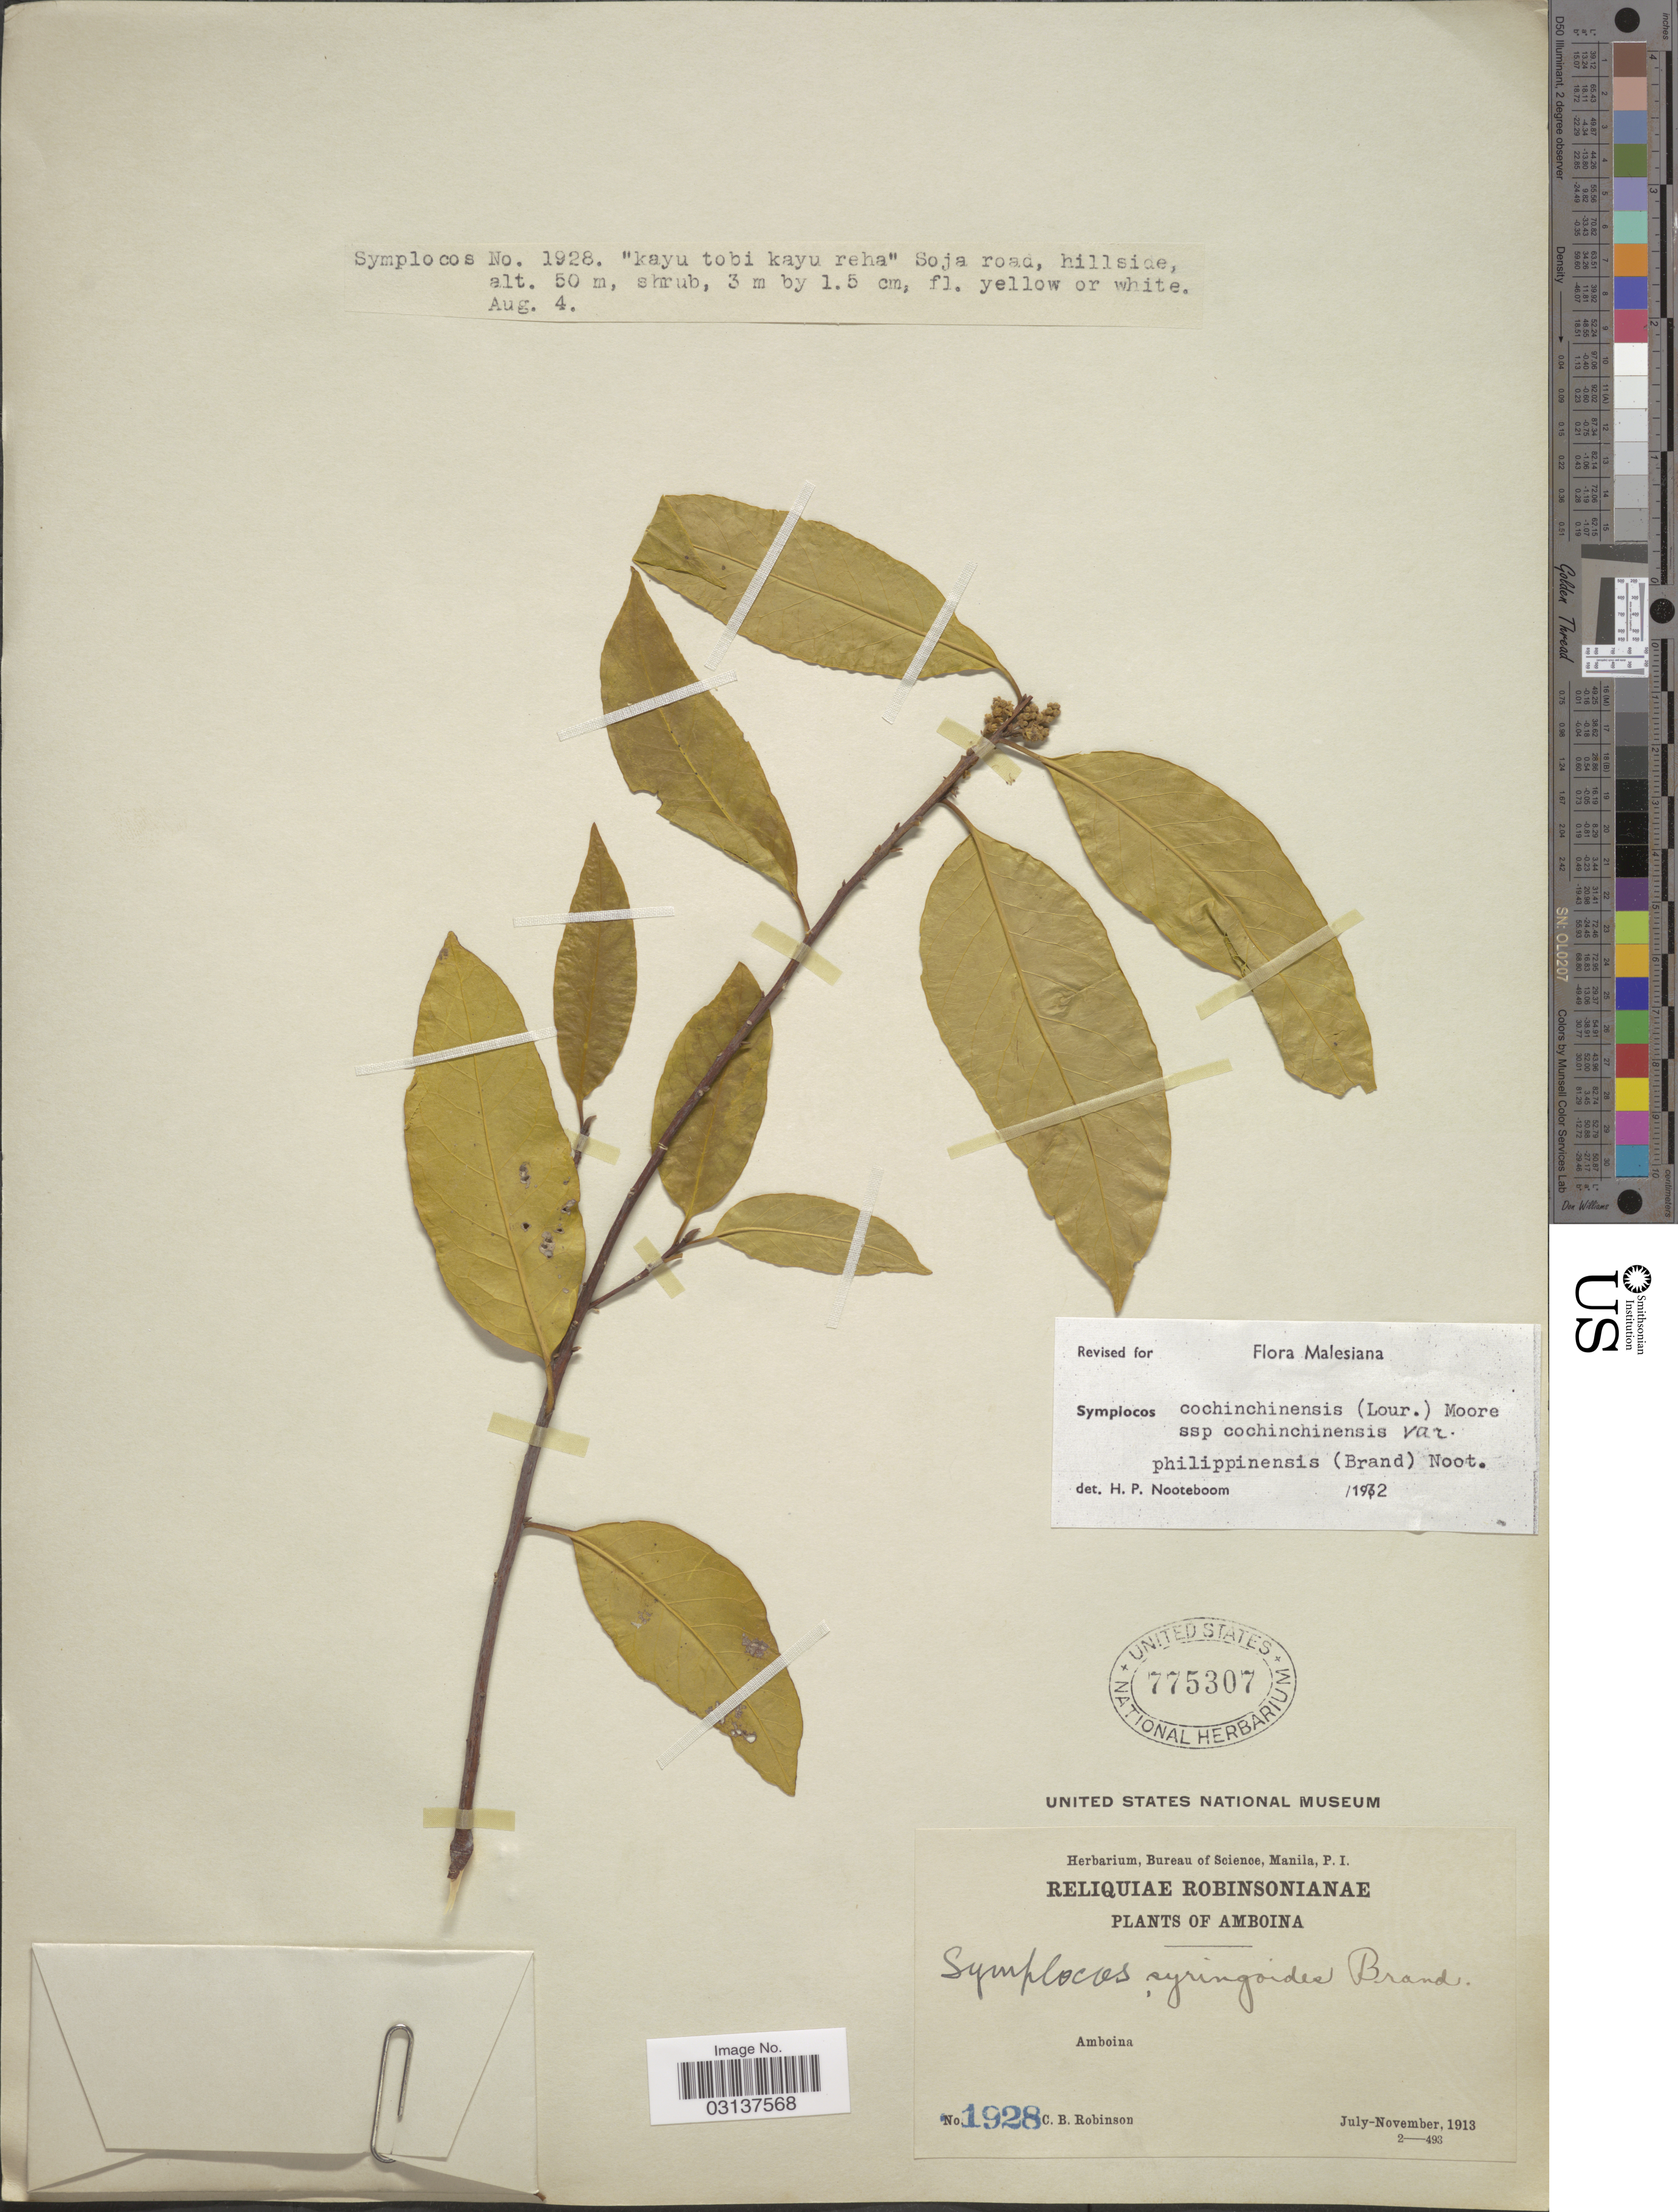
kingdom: Plantae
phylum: Tracheophyta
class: Magnoliopsida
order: Ericales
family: Symplocaceae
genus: Symplocos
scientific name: Symplocos cochinchinensis var. philippinensis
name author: (Brand) Noot.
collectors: C. Robinson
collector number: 1928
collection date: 1913-08-04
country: Indonesia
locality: Amboina. Soja road, hillside.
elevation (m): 50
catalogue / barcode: US 775307